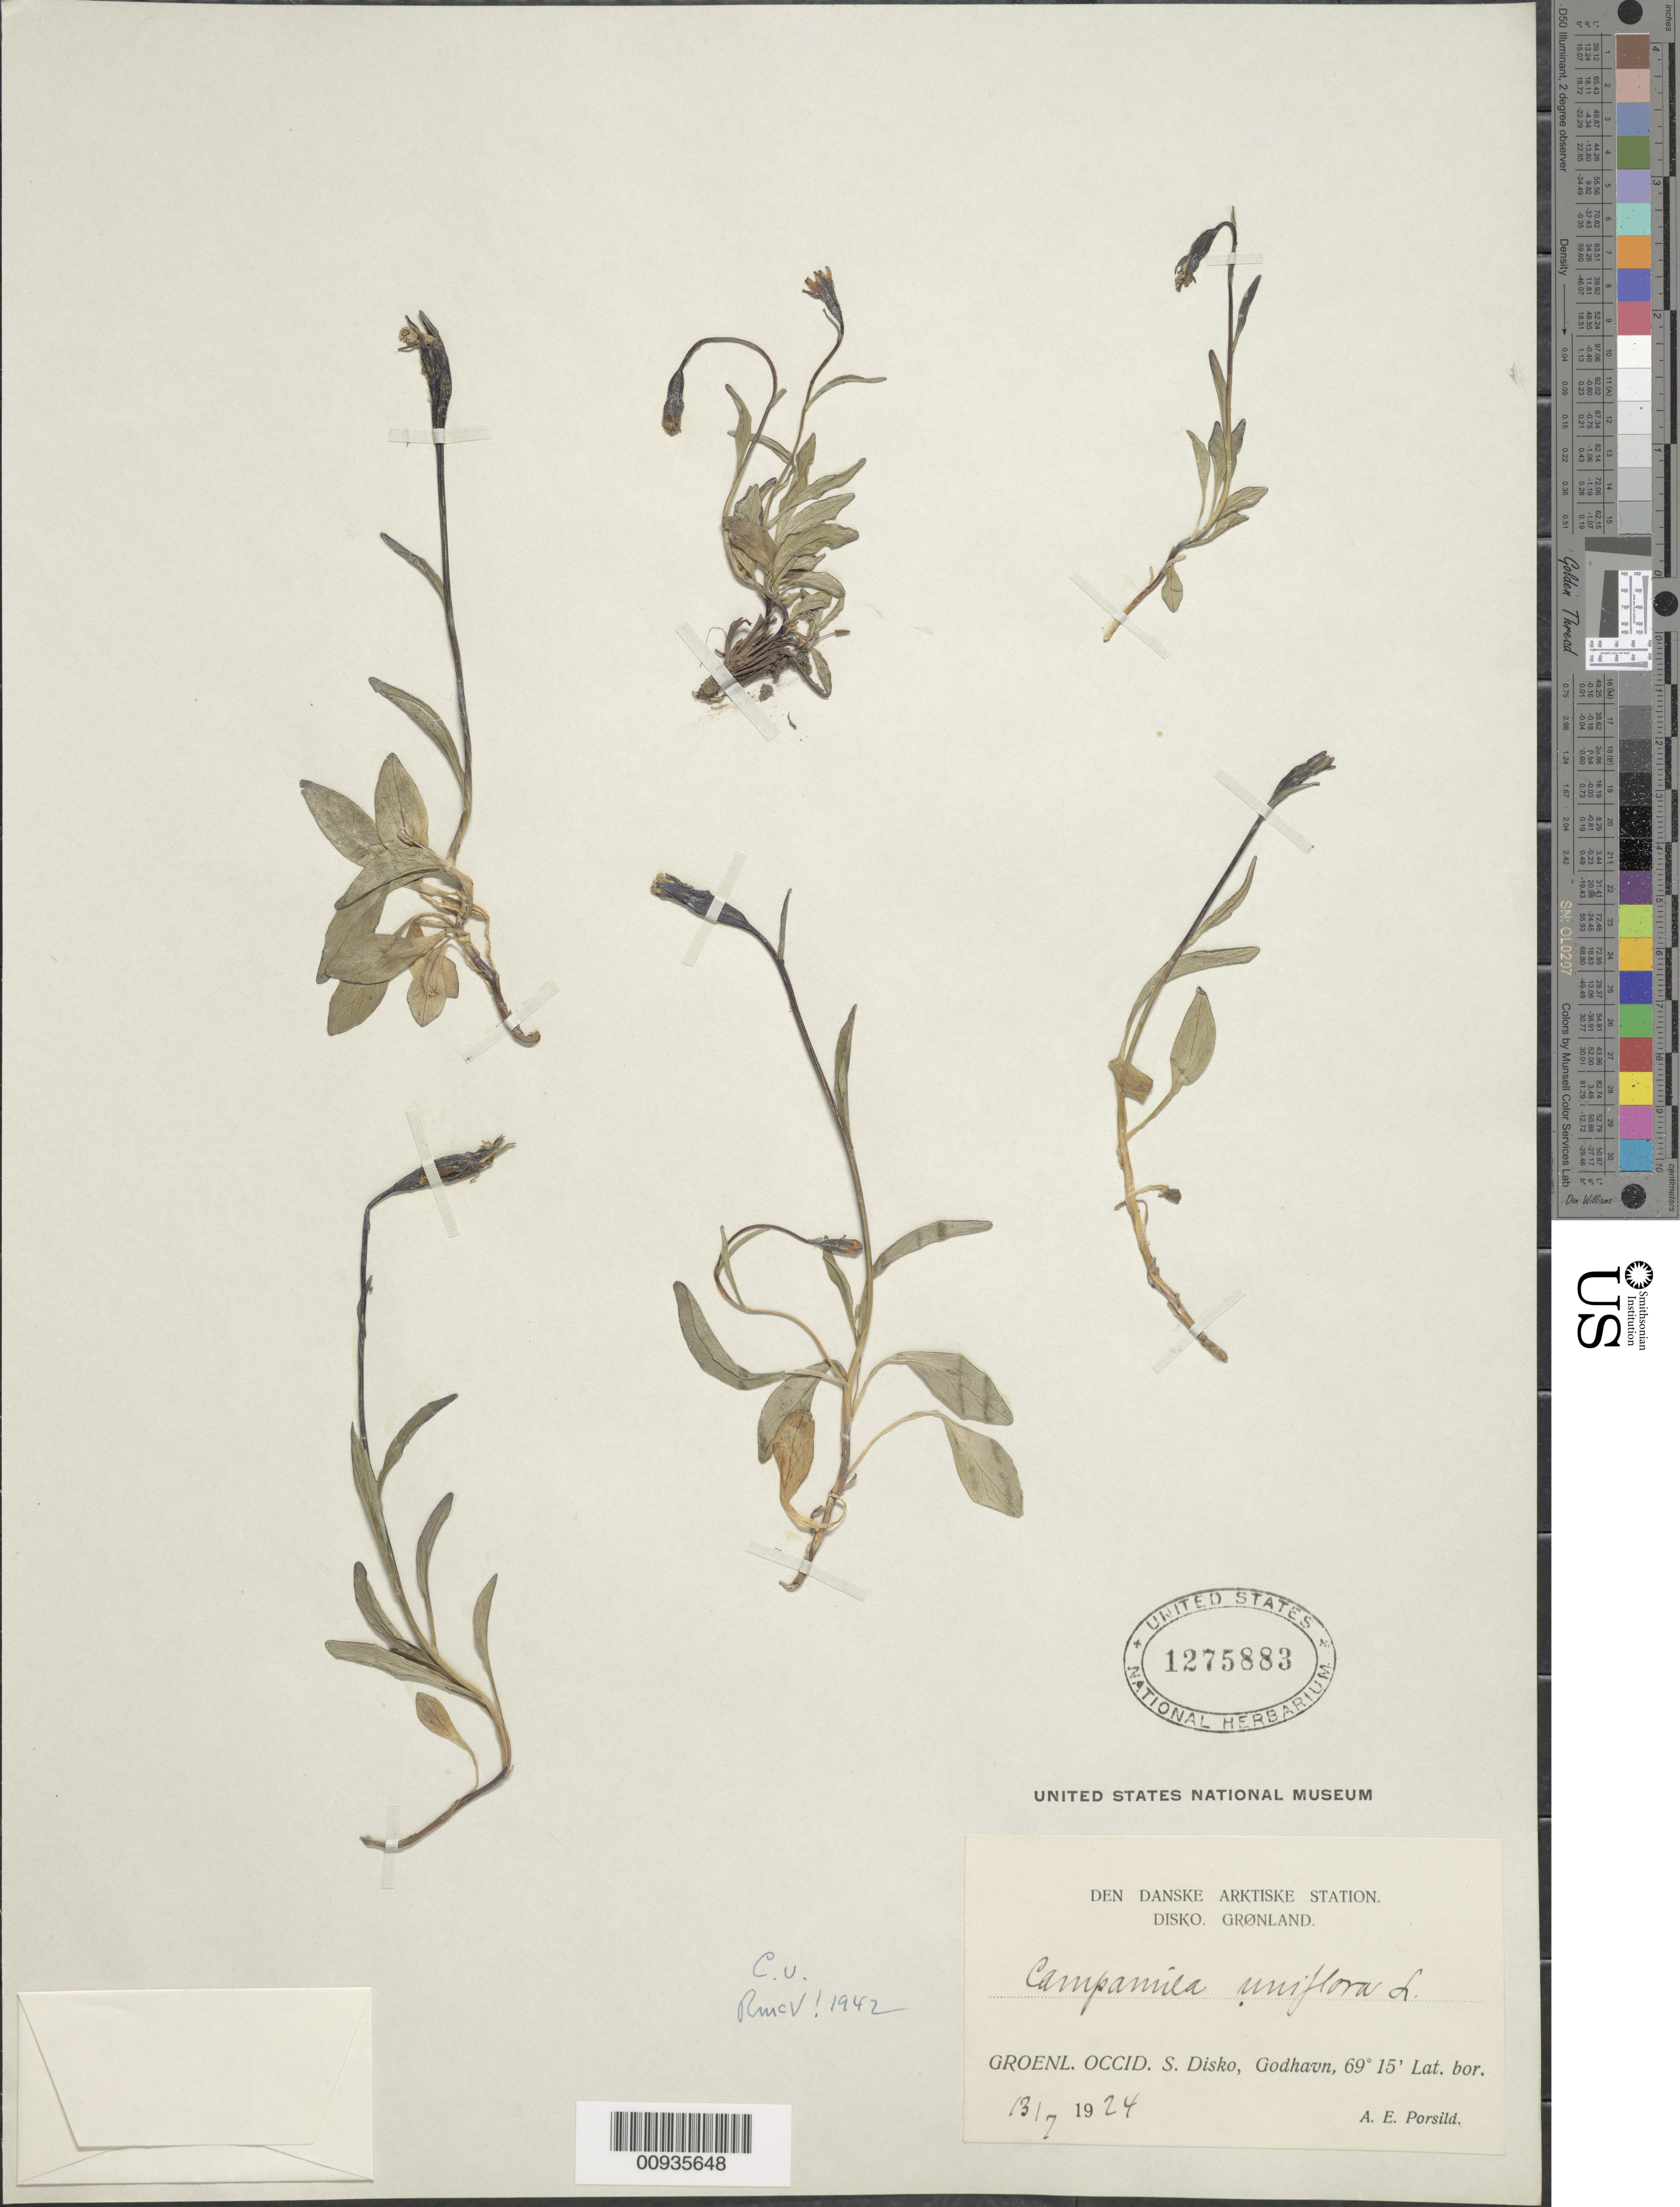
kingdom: Plantae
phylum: Tracheophyta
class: Magnoliopsida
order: Asterales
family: Campanulaceae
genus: Campanula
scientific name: Campanula uniflora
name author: L.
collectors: M. P. Porsild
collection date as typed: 13 Jul 1924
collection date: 1924-07-13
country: Greenland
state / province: Vestgrønland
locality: Groenl. Occid., S. Disko, Godhavn.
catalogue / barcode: US 1275883